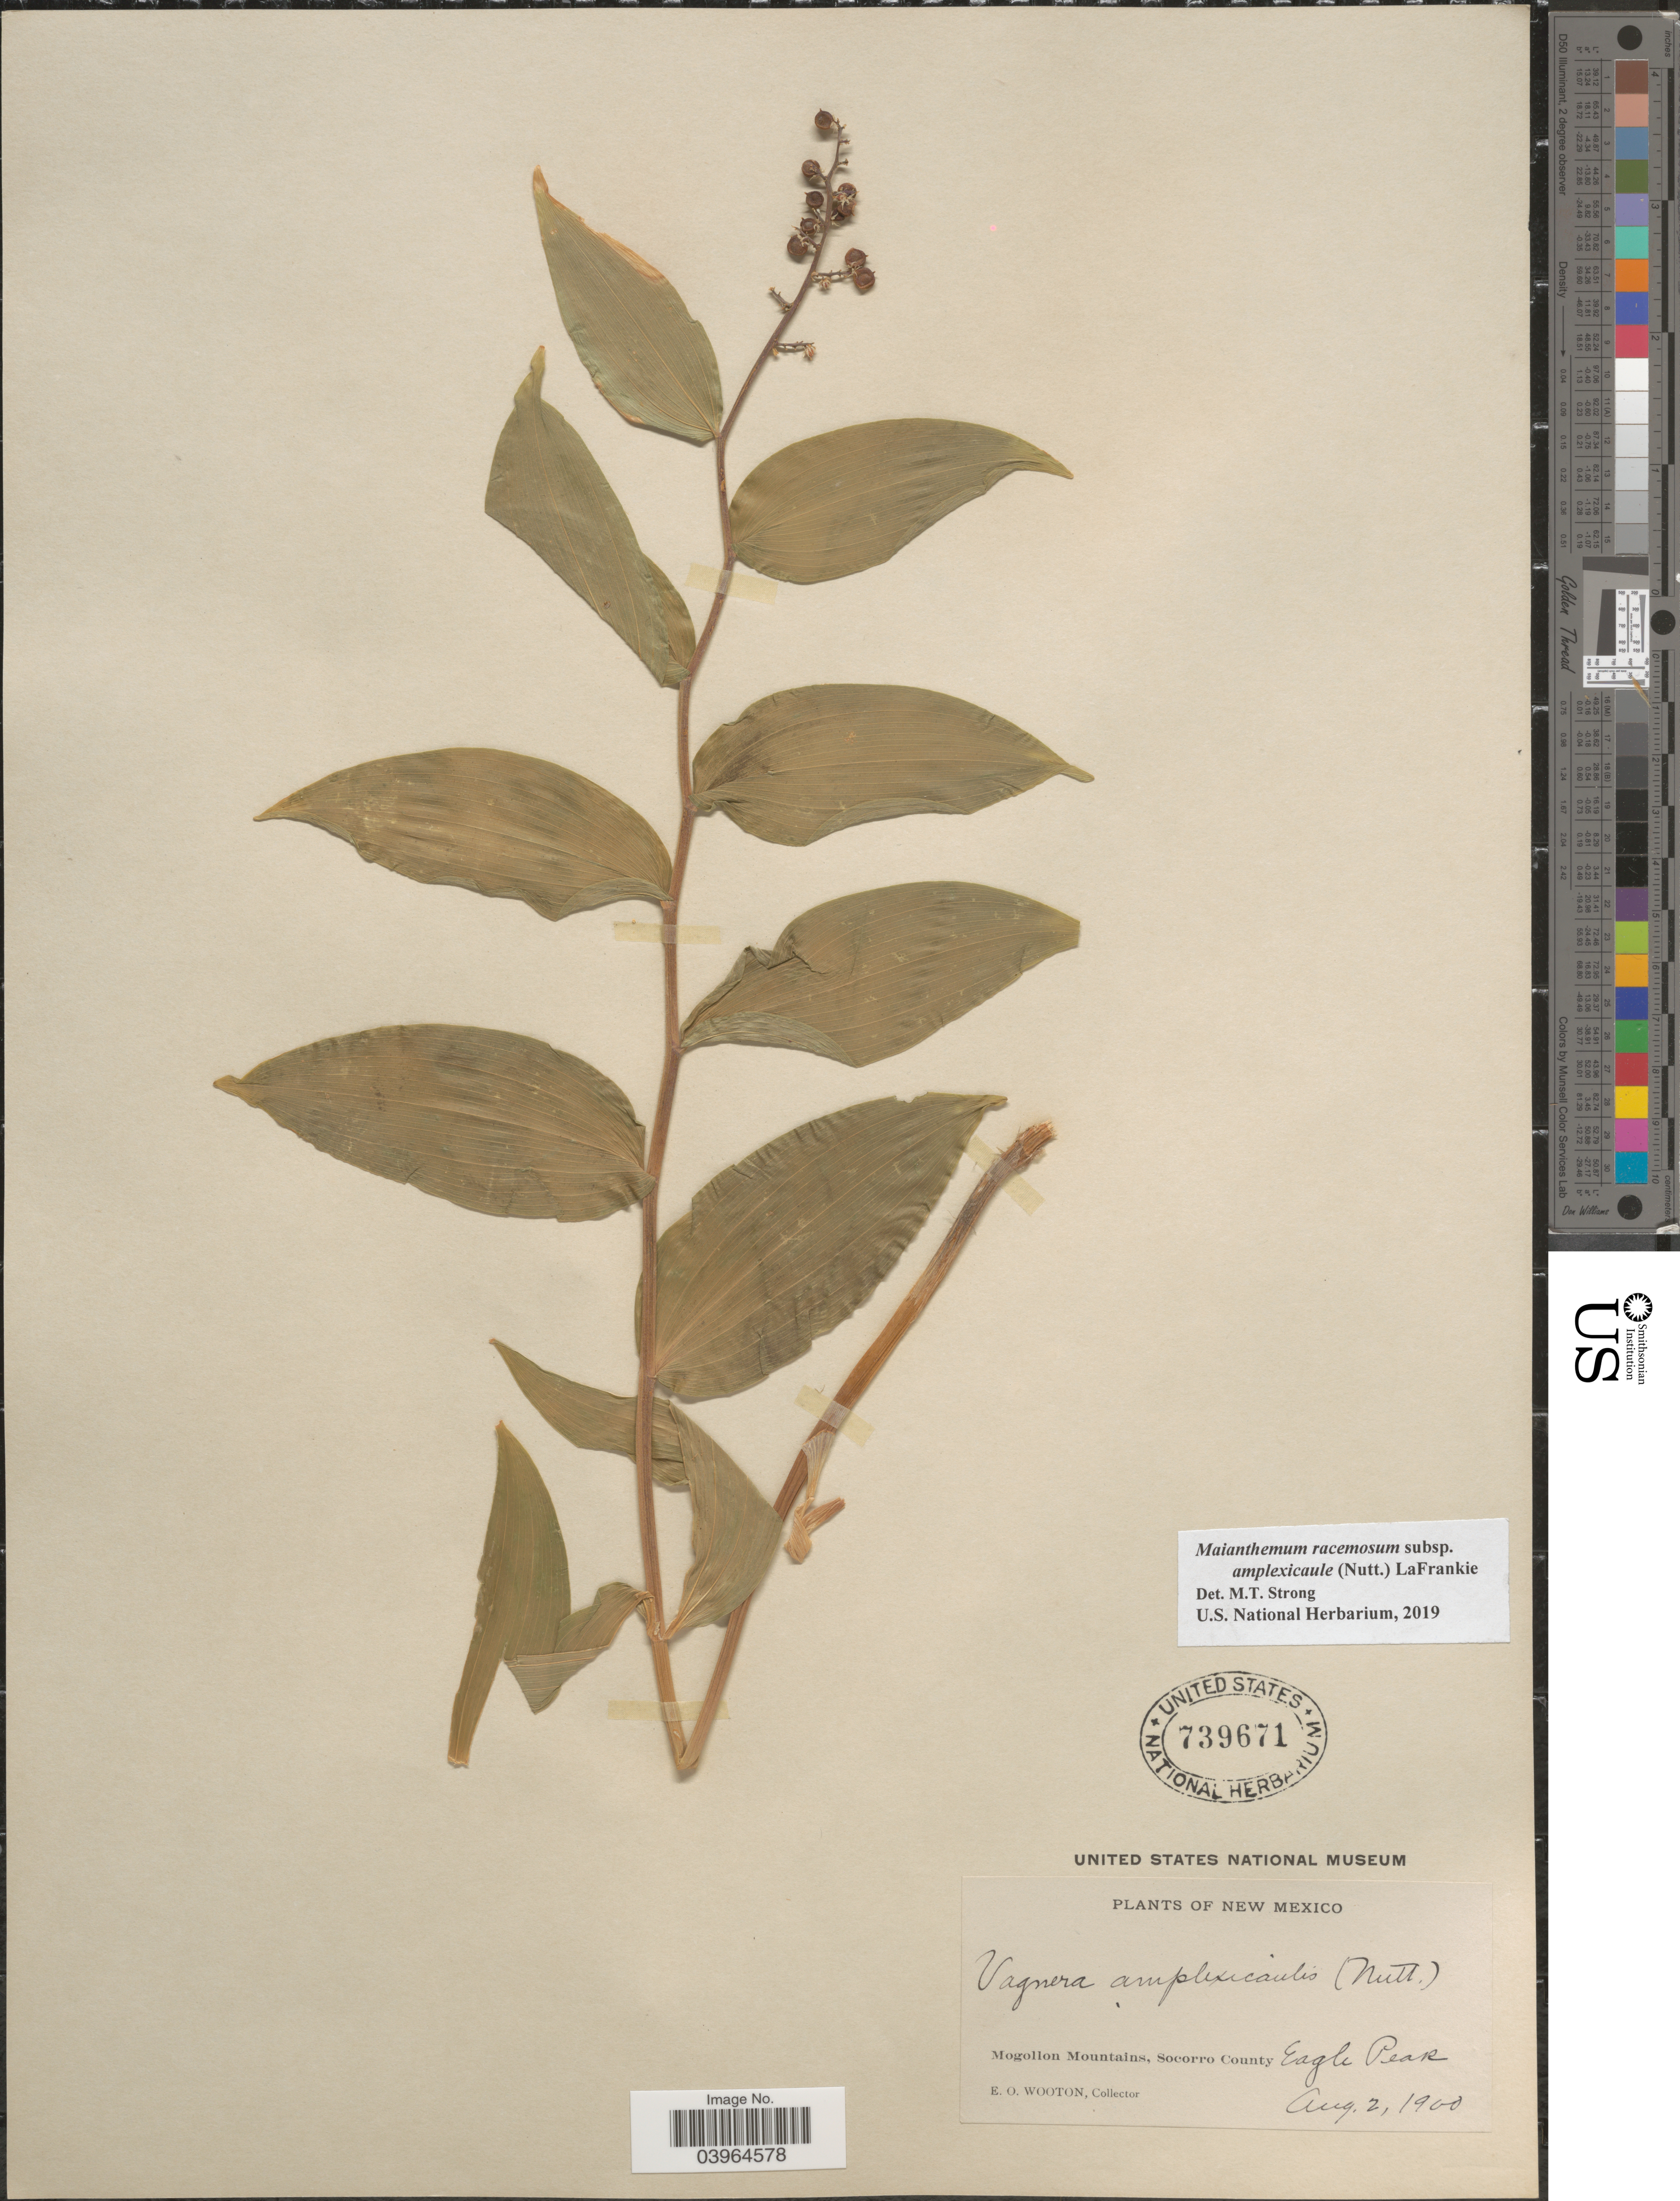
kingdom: Plantae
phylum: Tracheophyta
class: Liliopsida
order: Asparagales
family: Asparagaceae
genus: Maianthemum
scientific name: Maianthemum racemosum subsp. amplexicaule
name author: (Nutt.) LaFrankie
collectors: E. O. Wooton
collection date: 1900-08-02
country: United States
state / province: New Mexico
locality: Mogollon Mountains, Socorro County. Eagle Peak.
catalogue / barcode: US 739671